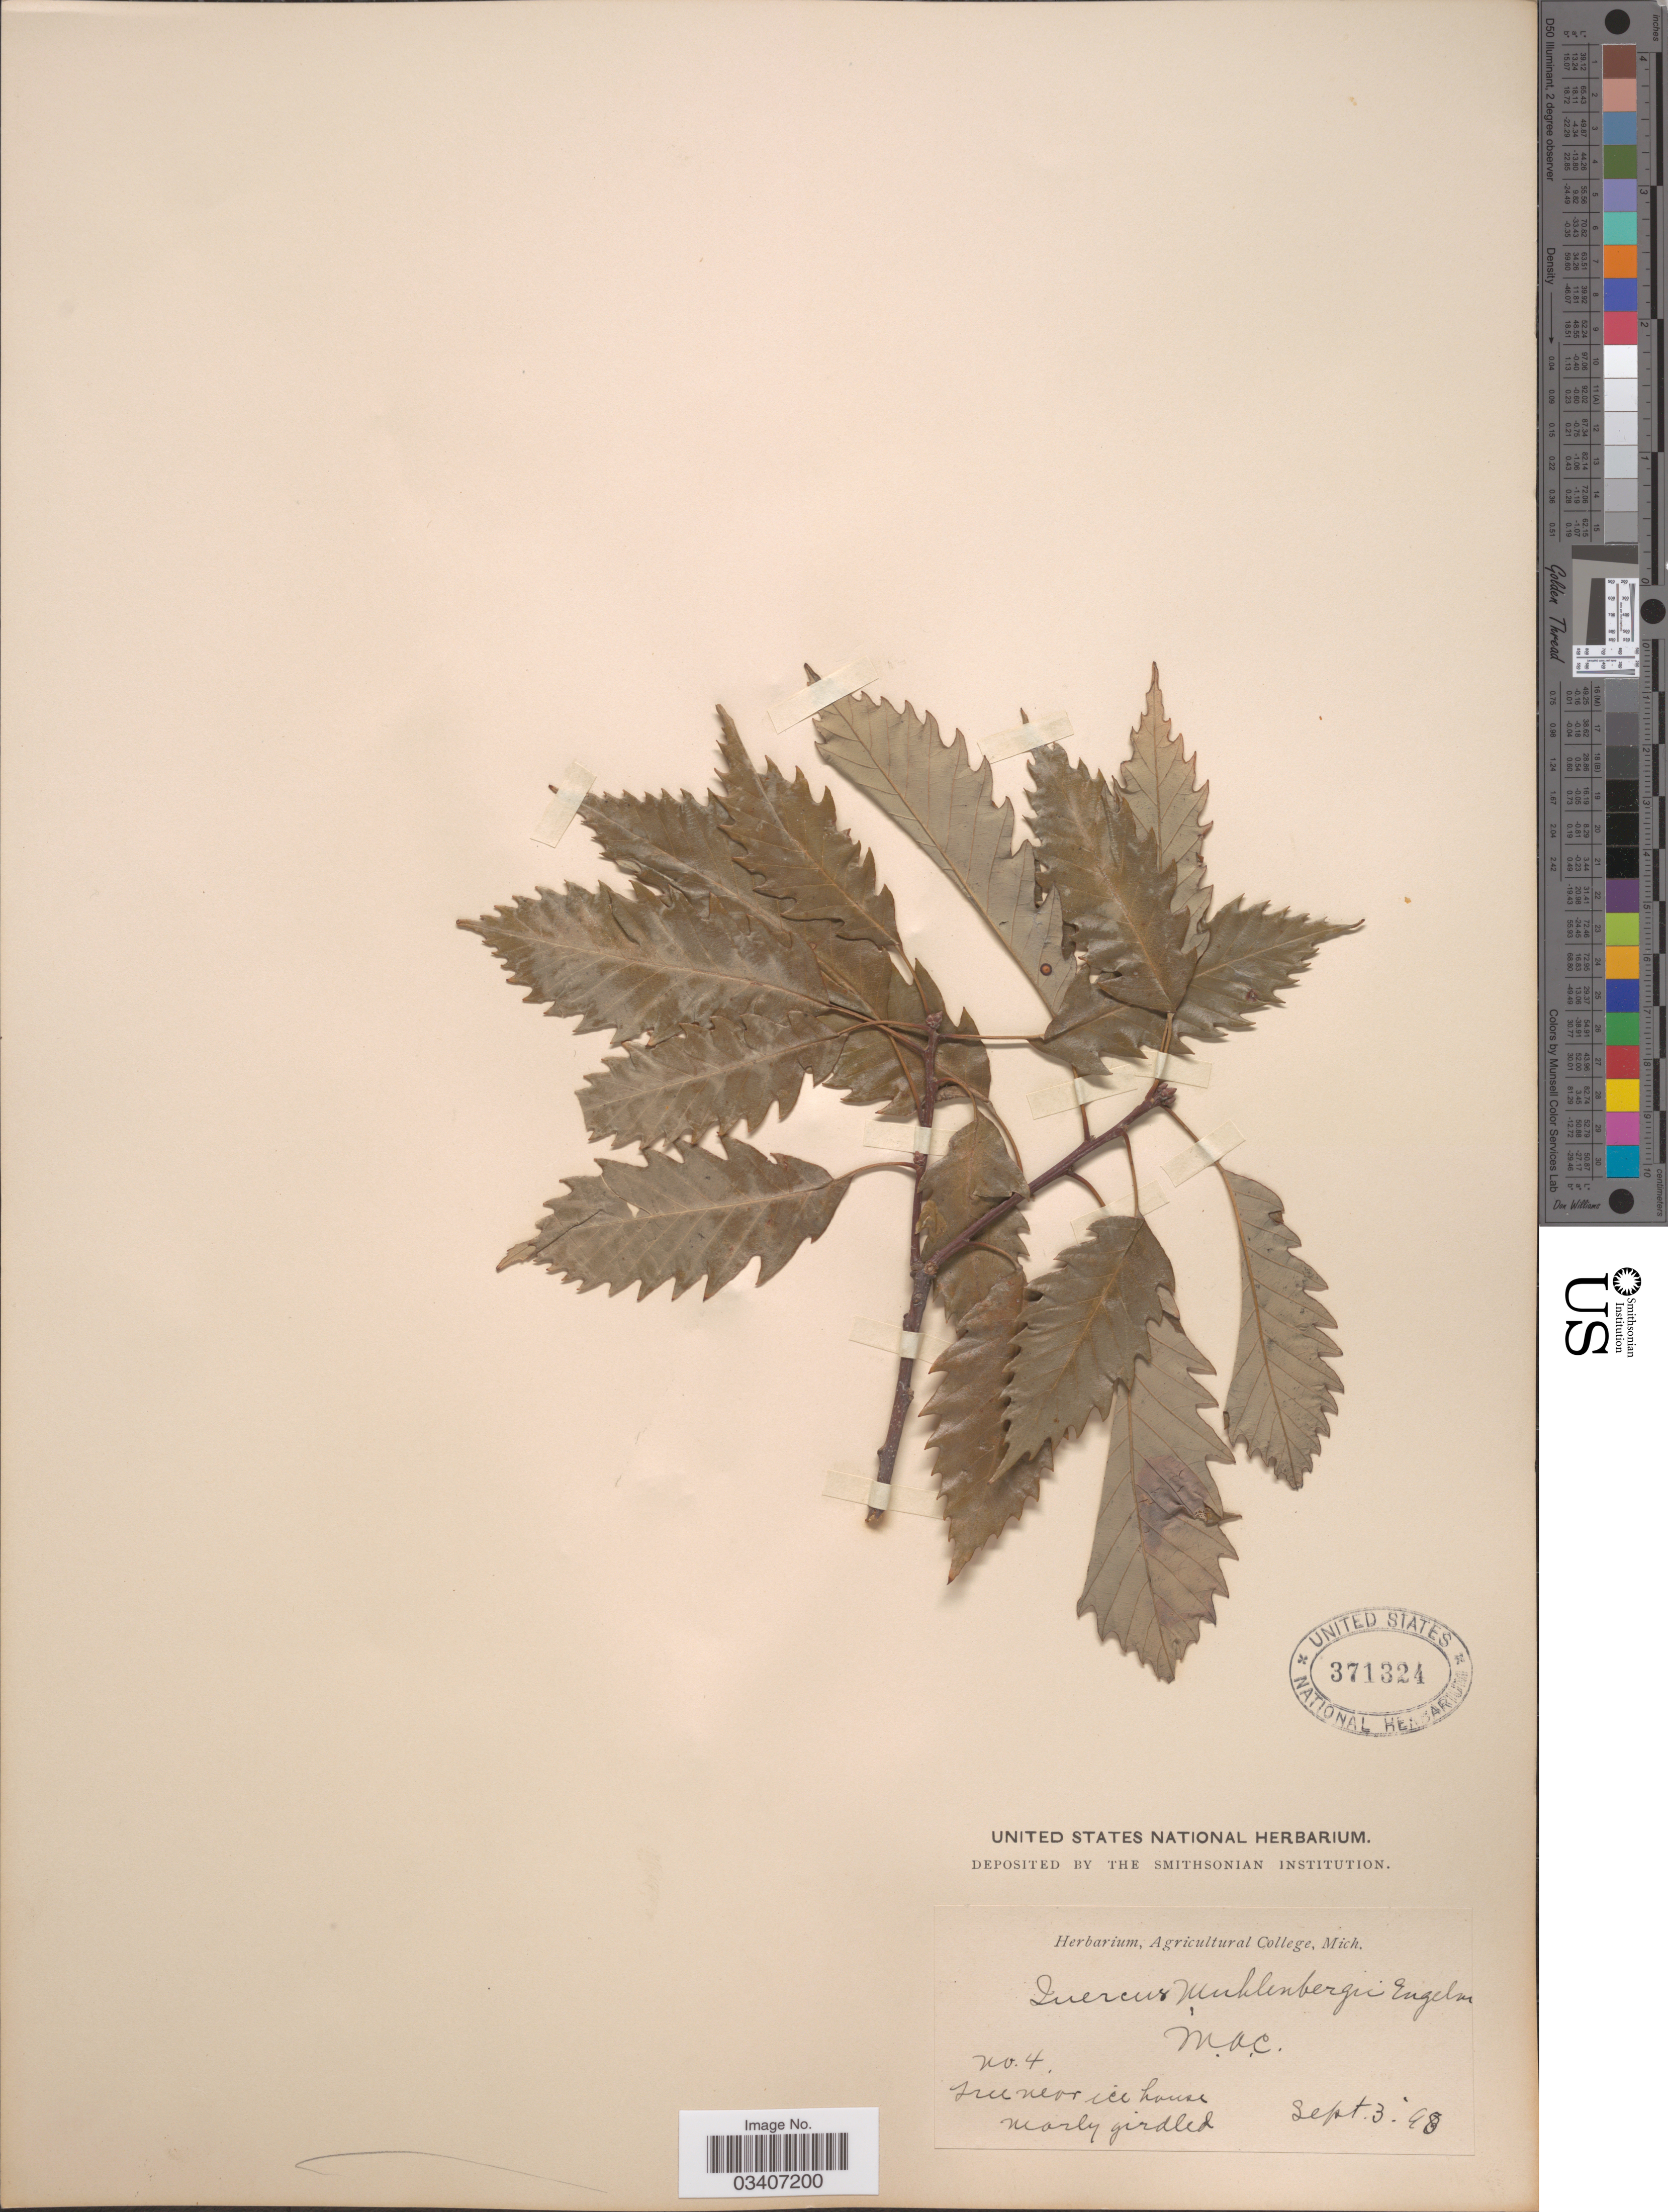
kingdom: Plantae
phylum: Tracheophyta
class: Magnoliopsida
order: Fagales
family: Fagaceae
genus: Quercus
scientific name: Quercus muehlenbergii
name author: Engelm.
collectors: Ex herb. Agricultural College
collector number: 4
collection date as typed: Transcribed d/m/y: 3/9/98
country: United States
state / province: Michigan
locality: Near ice house marly girdled.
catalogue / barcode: US 371324